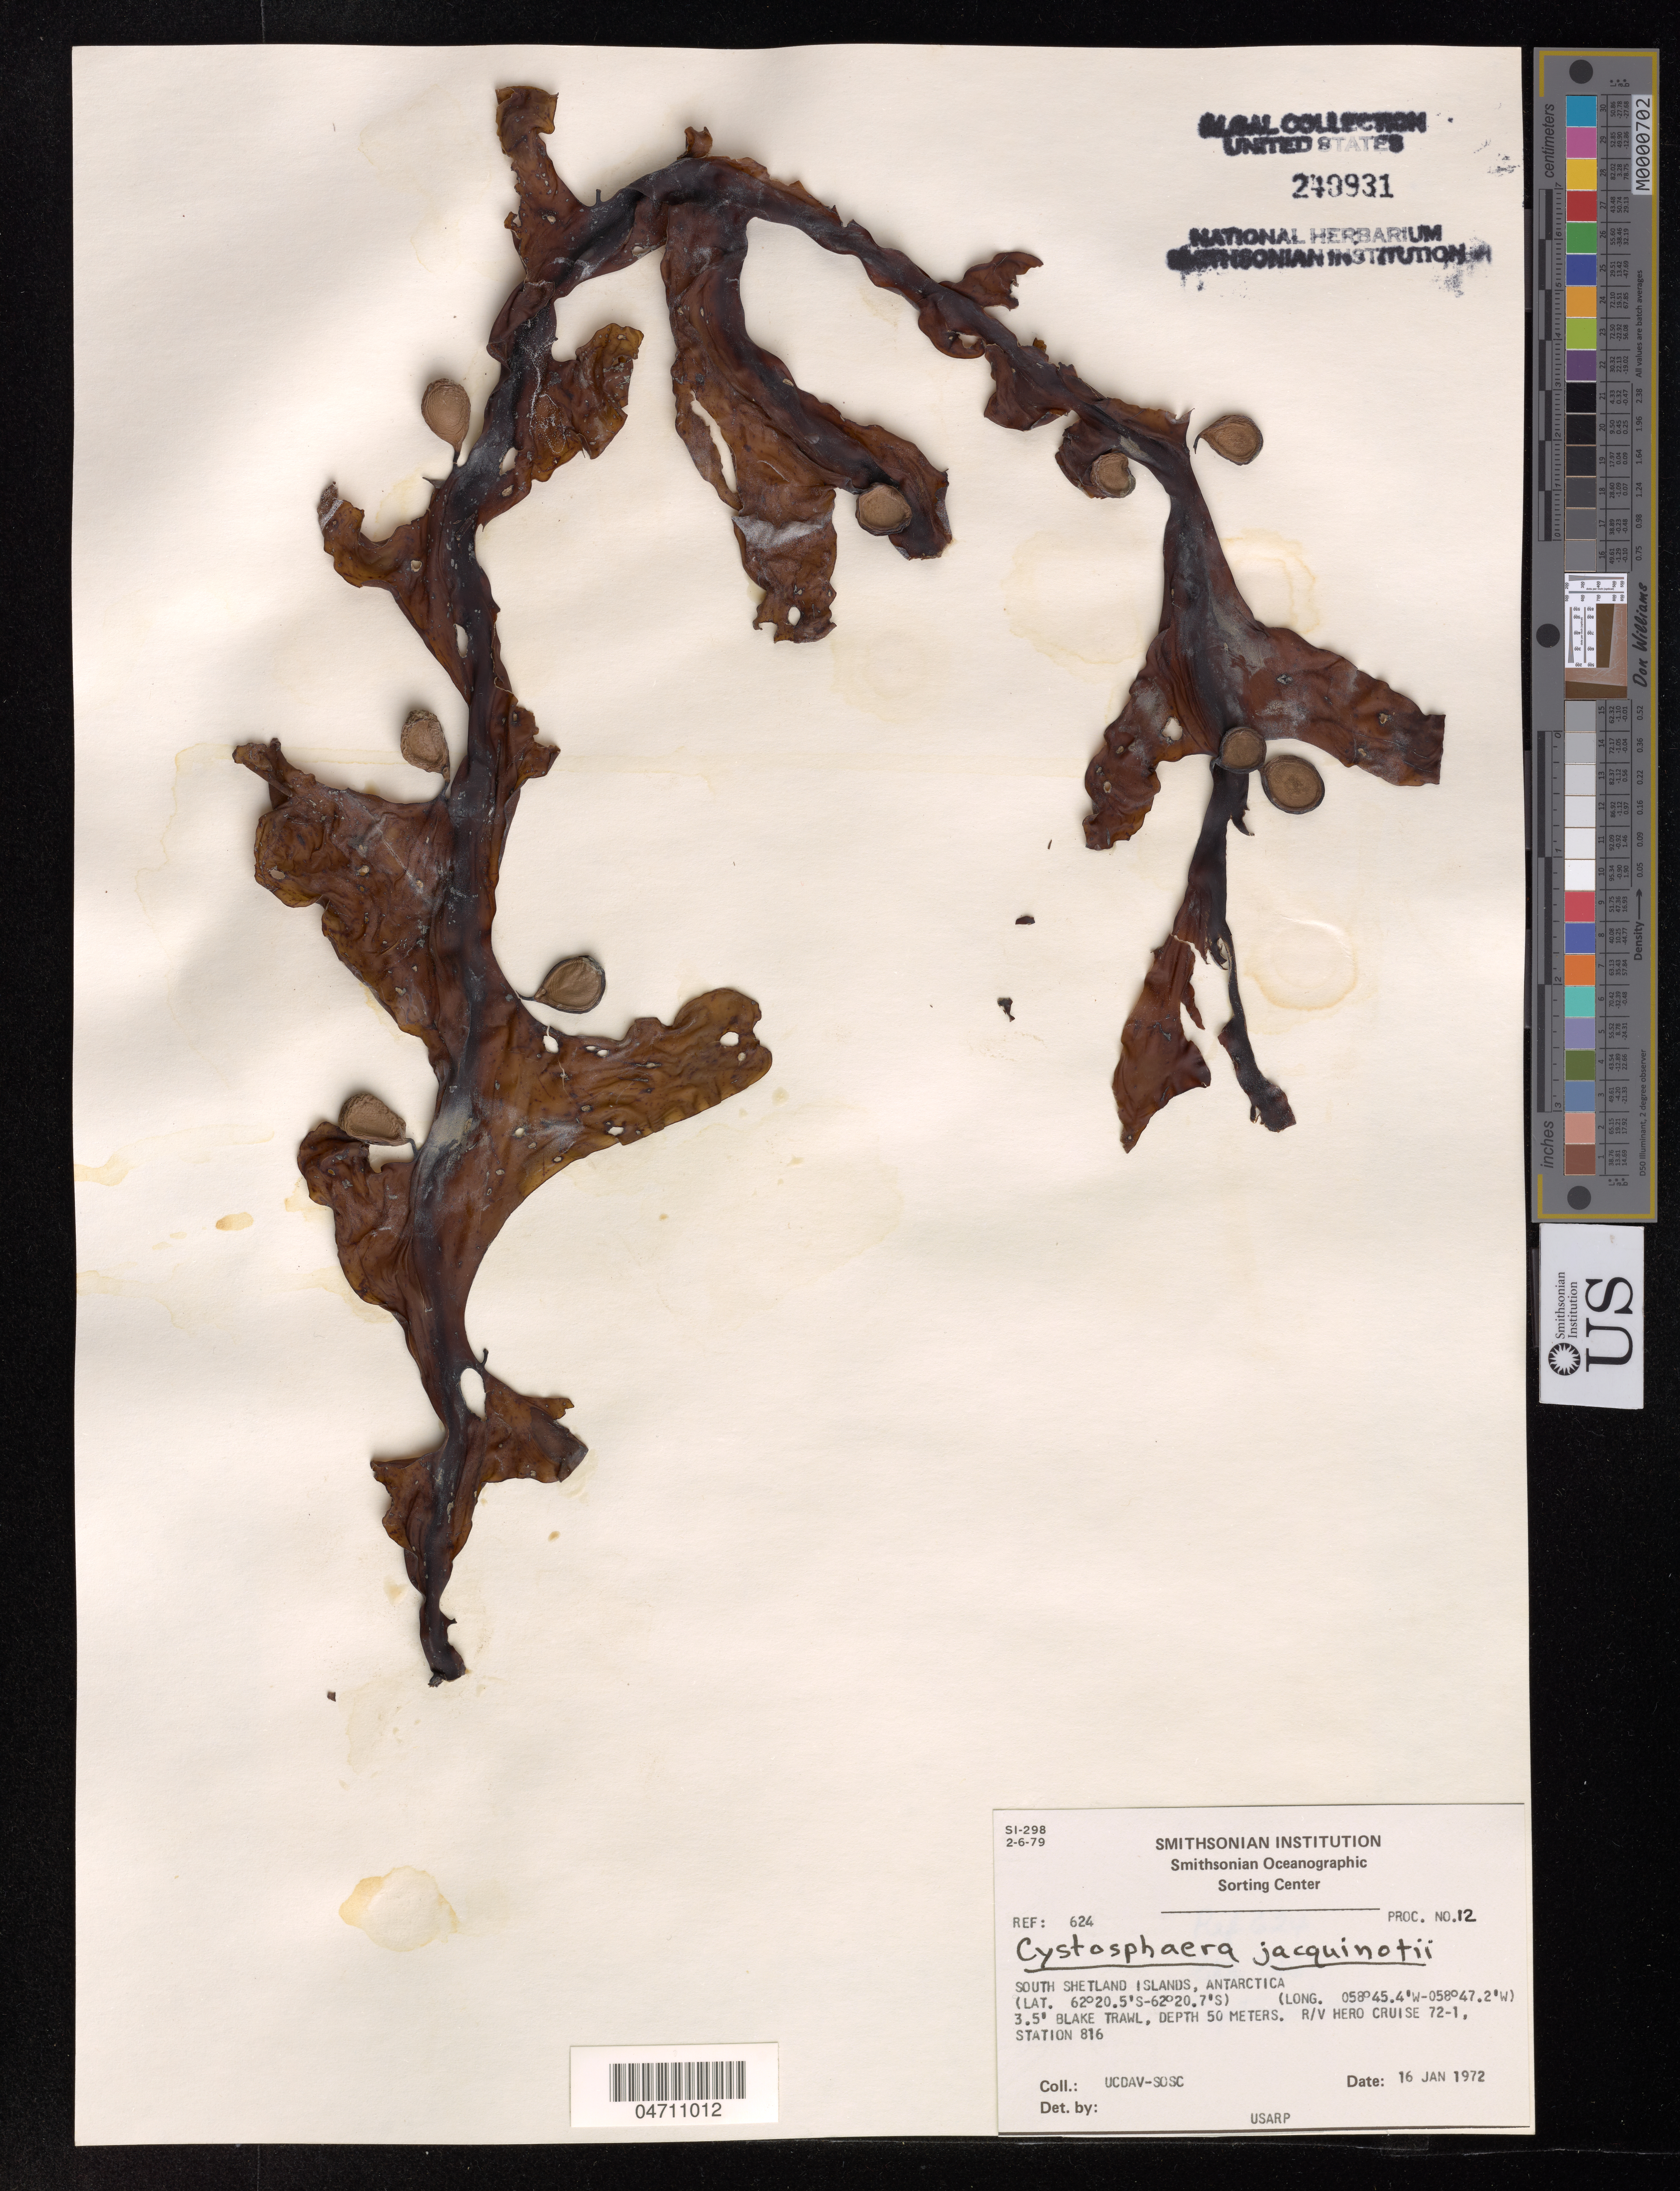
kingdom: Chromista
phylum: Ochrophyta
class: Phaeophyceae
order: Fucales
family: Seirococcaceae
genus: Cystosphaera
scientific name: Cystosphaera jacquinotii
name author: (Montagne) Skottsberg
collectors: UC Davis-SOSC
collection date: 1972-01-16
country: Antarctica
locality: South Shetland Islands, Antarctica.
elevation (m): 50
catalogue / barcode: US 248931